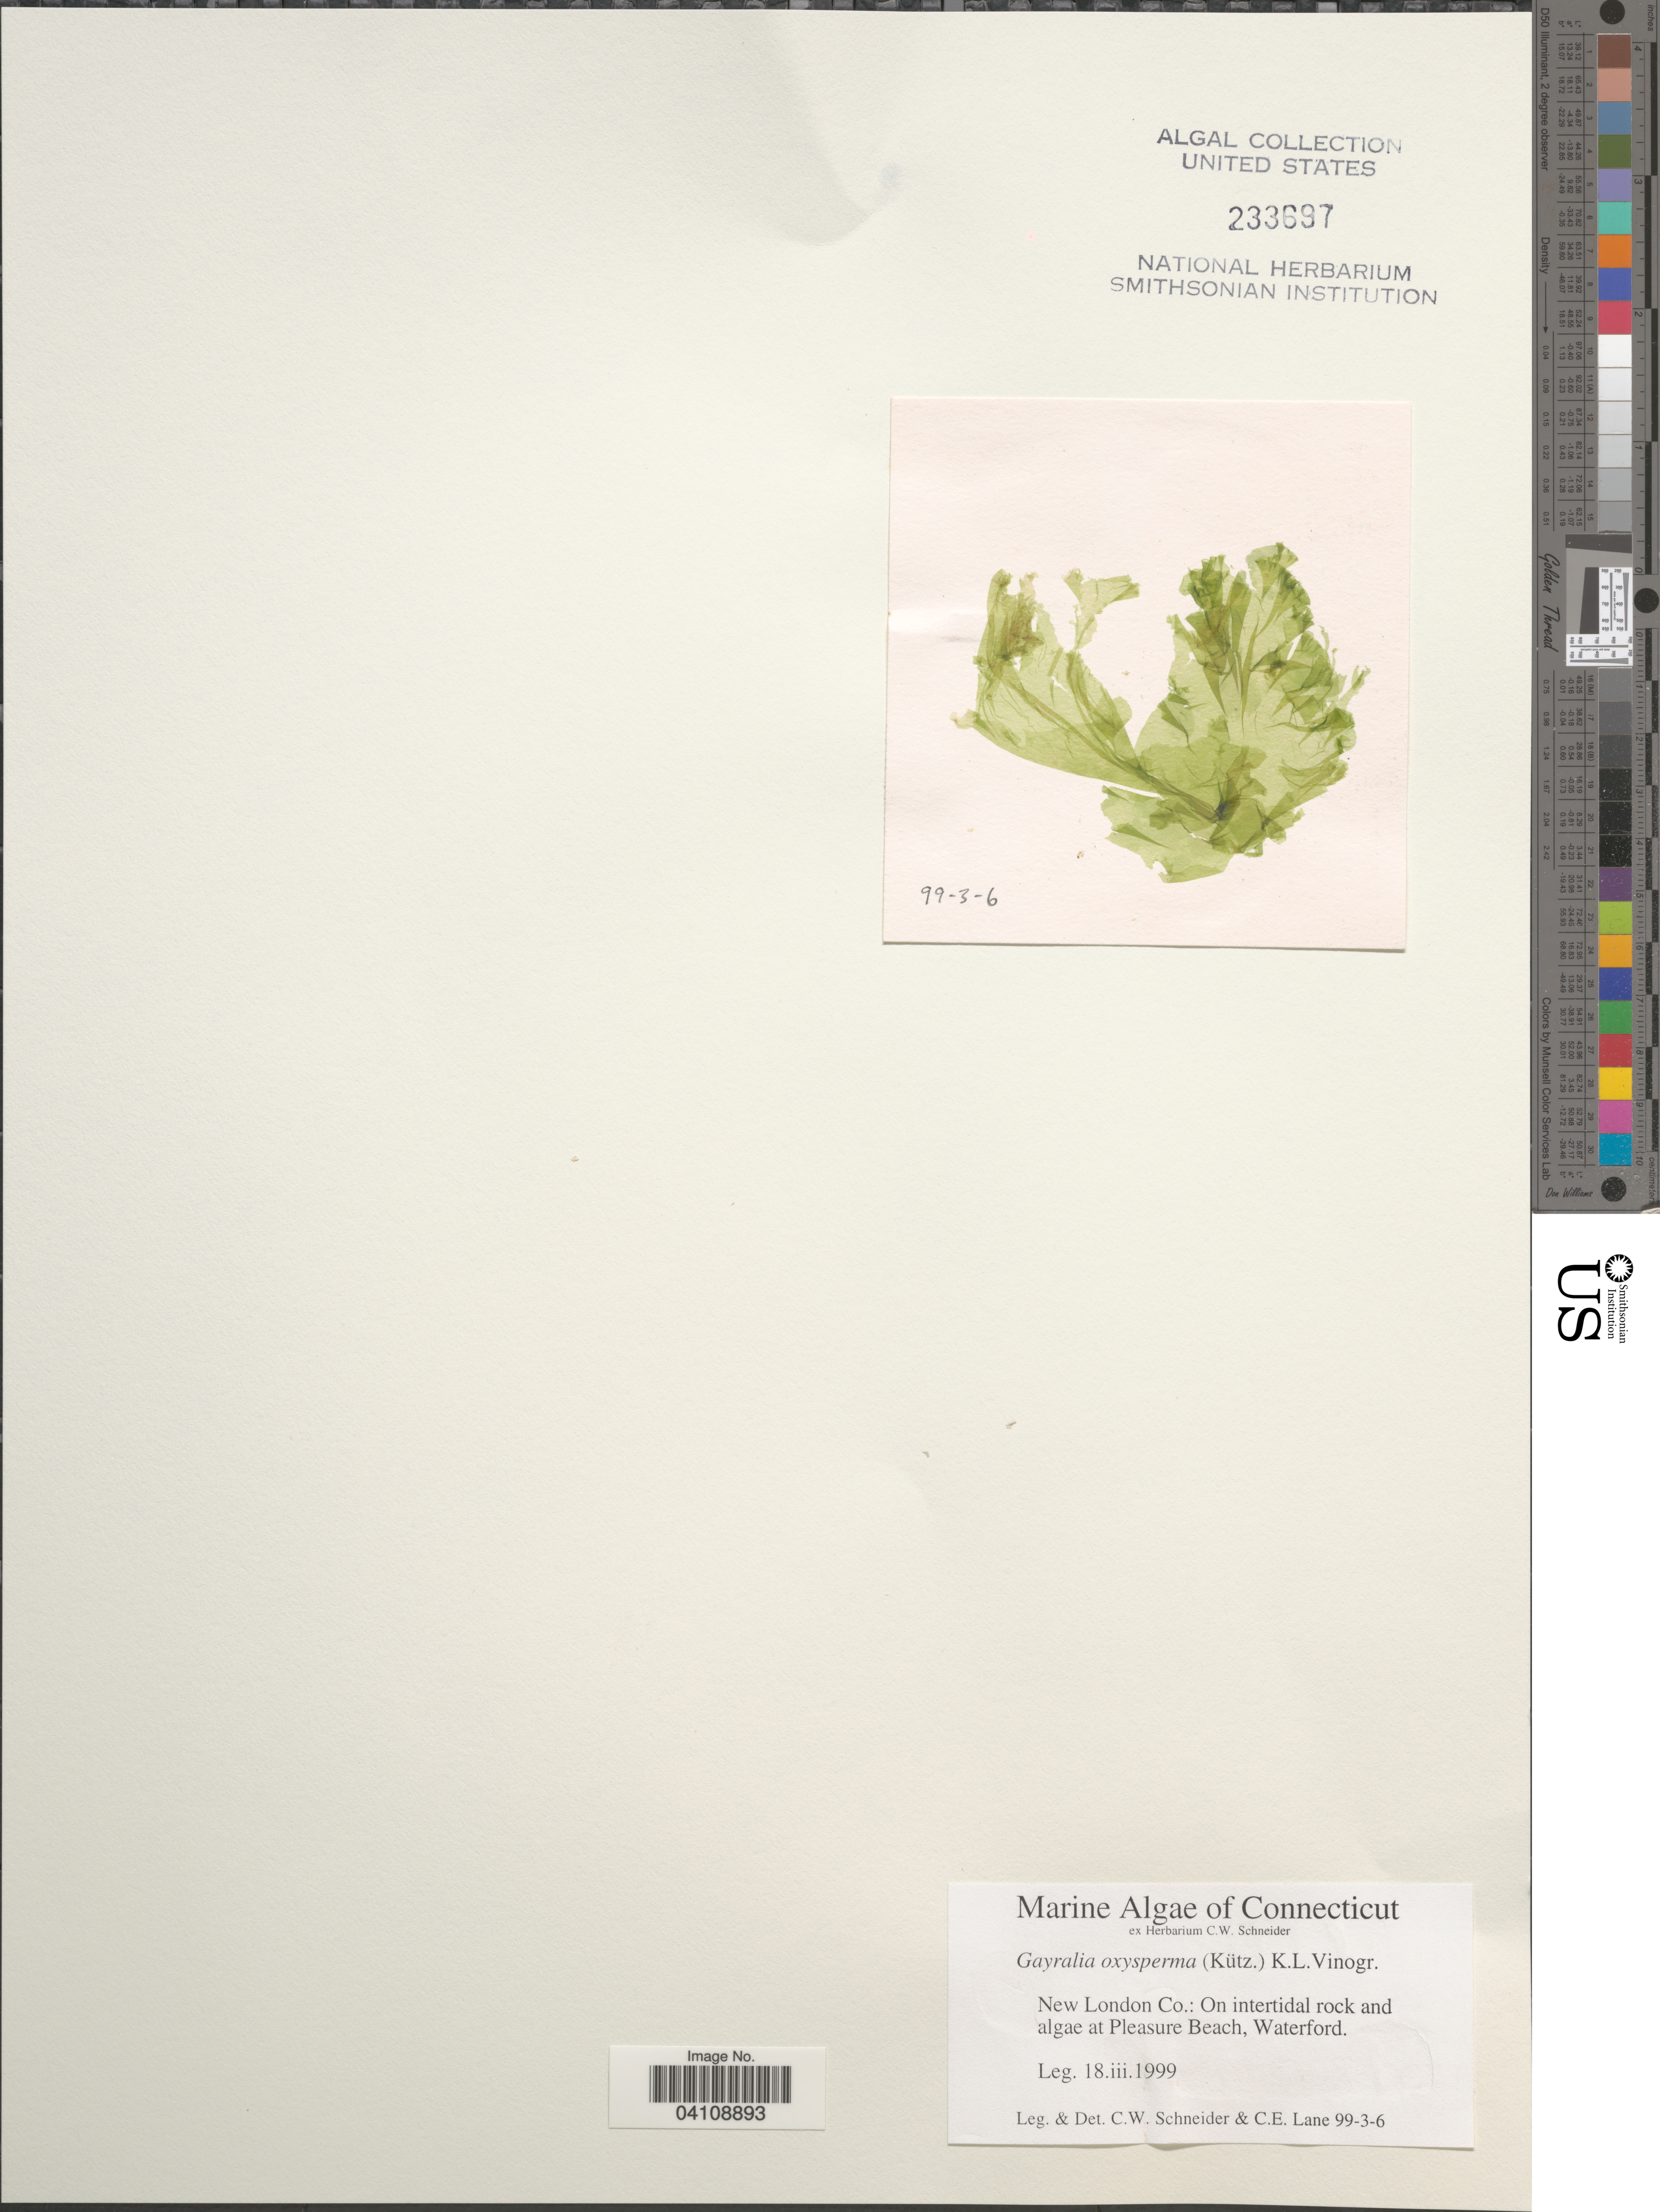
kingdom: Plantae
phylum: Chlorophyta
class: Ulvophyceae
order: Ulvales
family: Gayraliaceae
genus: Gayralia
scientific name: Gayralia oxysperma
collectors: C. W.Schneider & C. E. Lane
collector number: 99-3-6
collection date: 1999-03-18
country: United States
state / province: Connecticut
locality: New London Co.: On intertidal rock and algae at Pleasure Beach, Waterford.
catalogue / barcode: US 233697